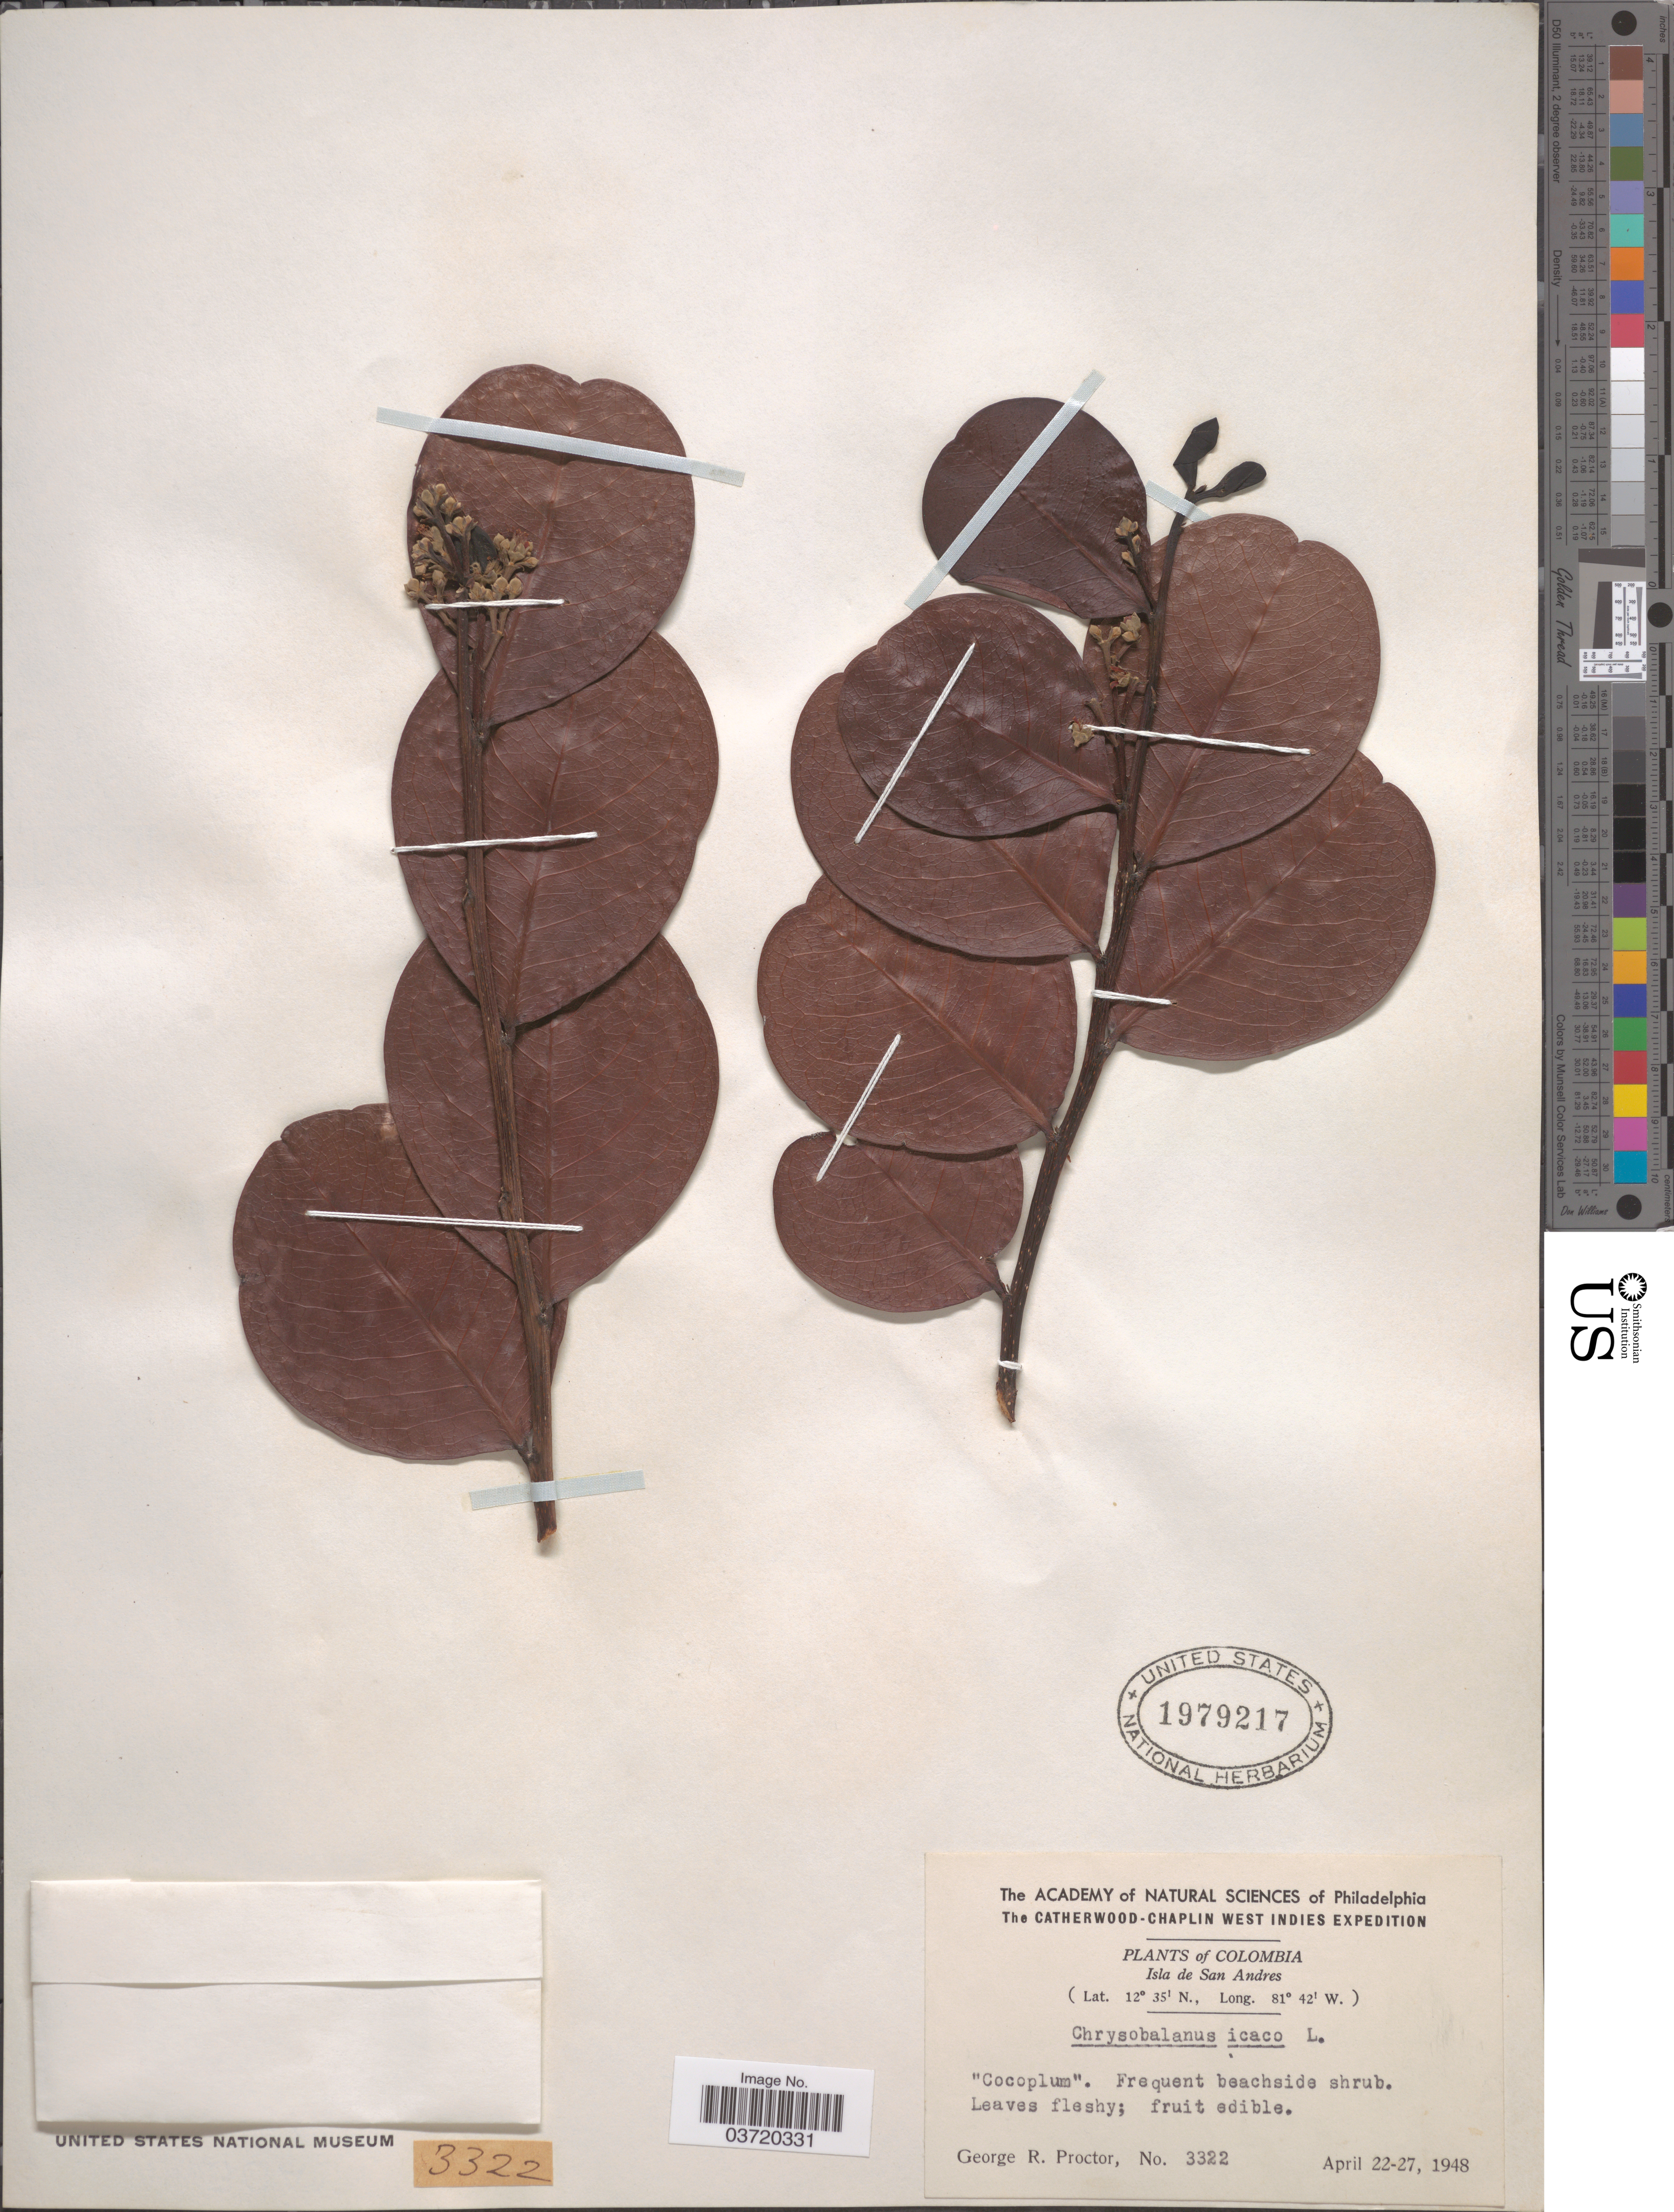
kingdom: Plantae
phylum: Tracheophyta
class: Magnoliopsida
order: Malpighiales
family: Chrysobalanaceae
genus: Chrysobalanus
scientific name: Chrysobalanus icaco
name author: L.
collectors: G. R. Proctor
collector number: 3322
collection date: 1948-04-22/1948-04-27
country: Colombia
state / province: San Andres y Providencia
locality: Isla de San Andres.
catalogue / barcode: US 1979217